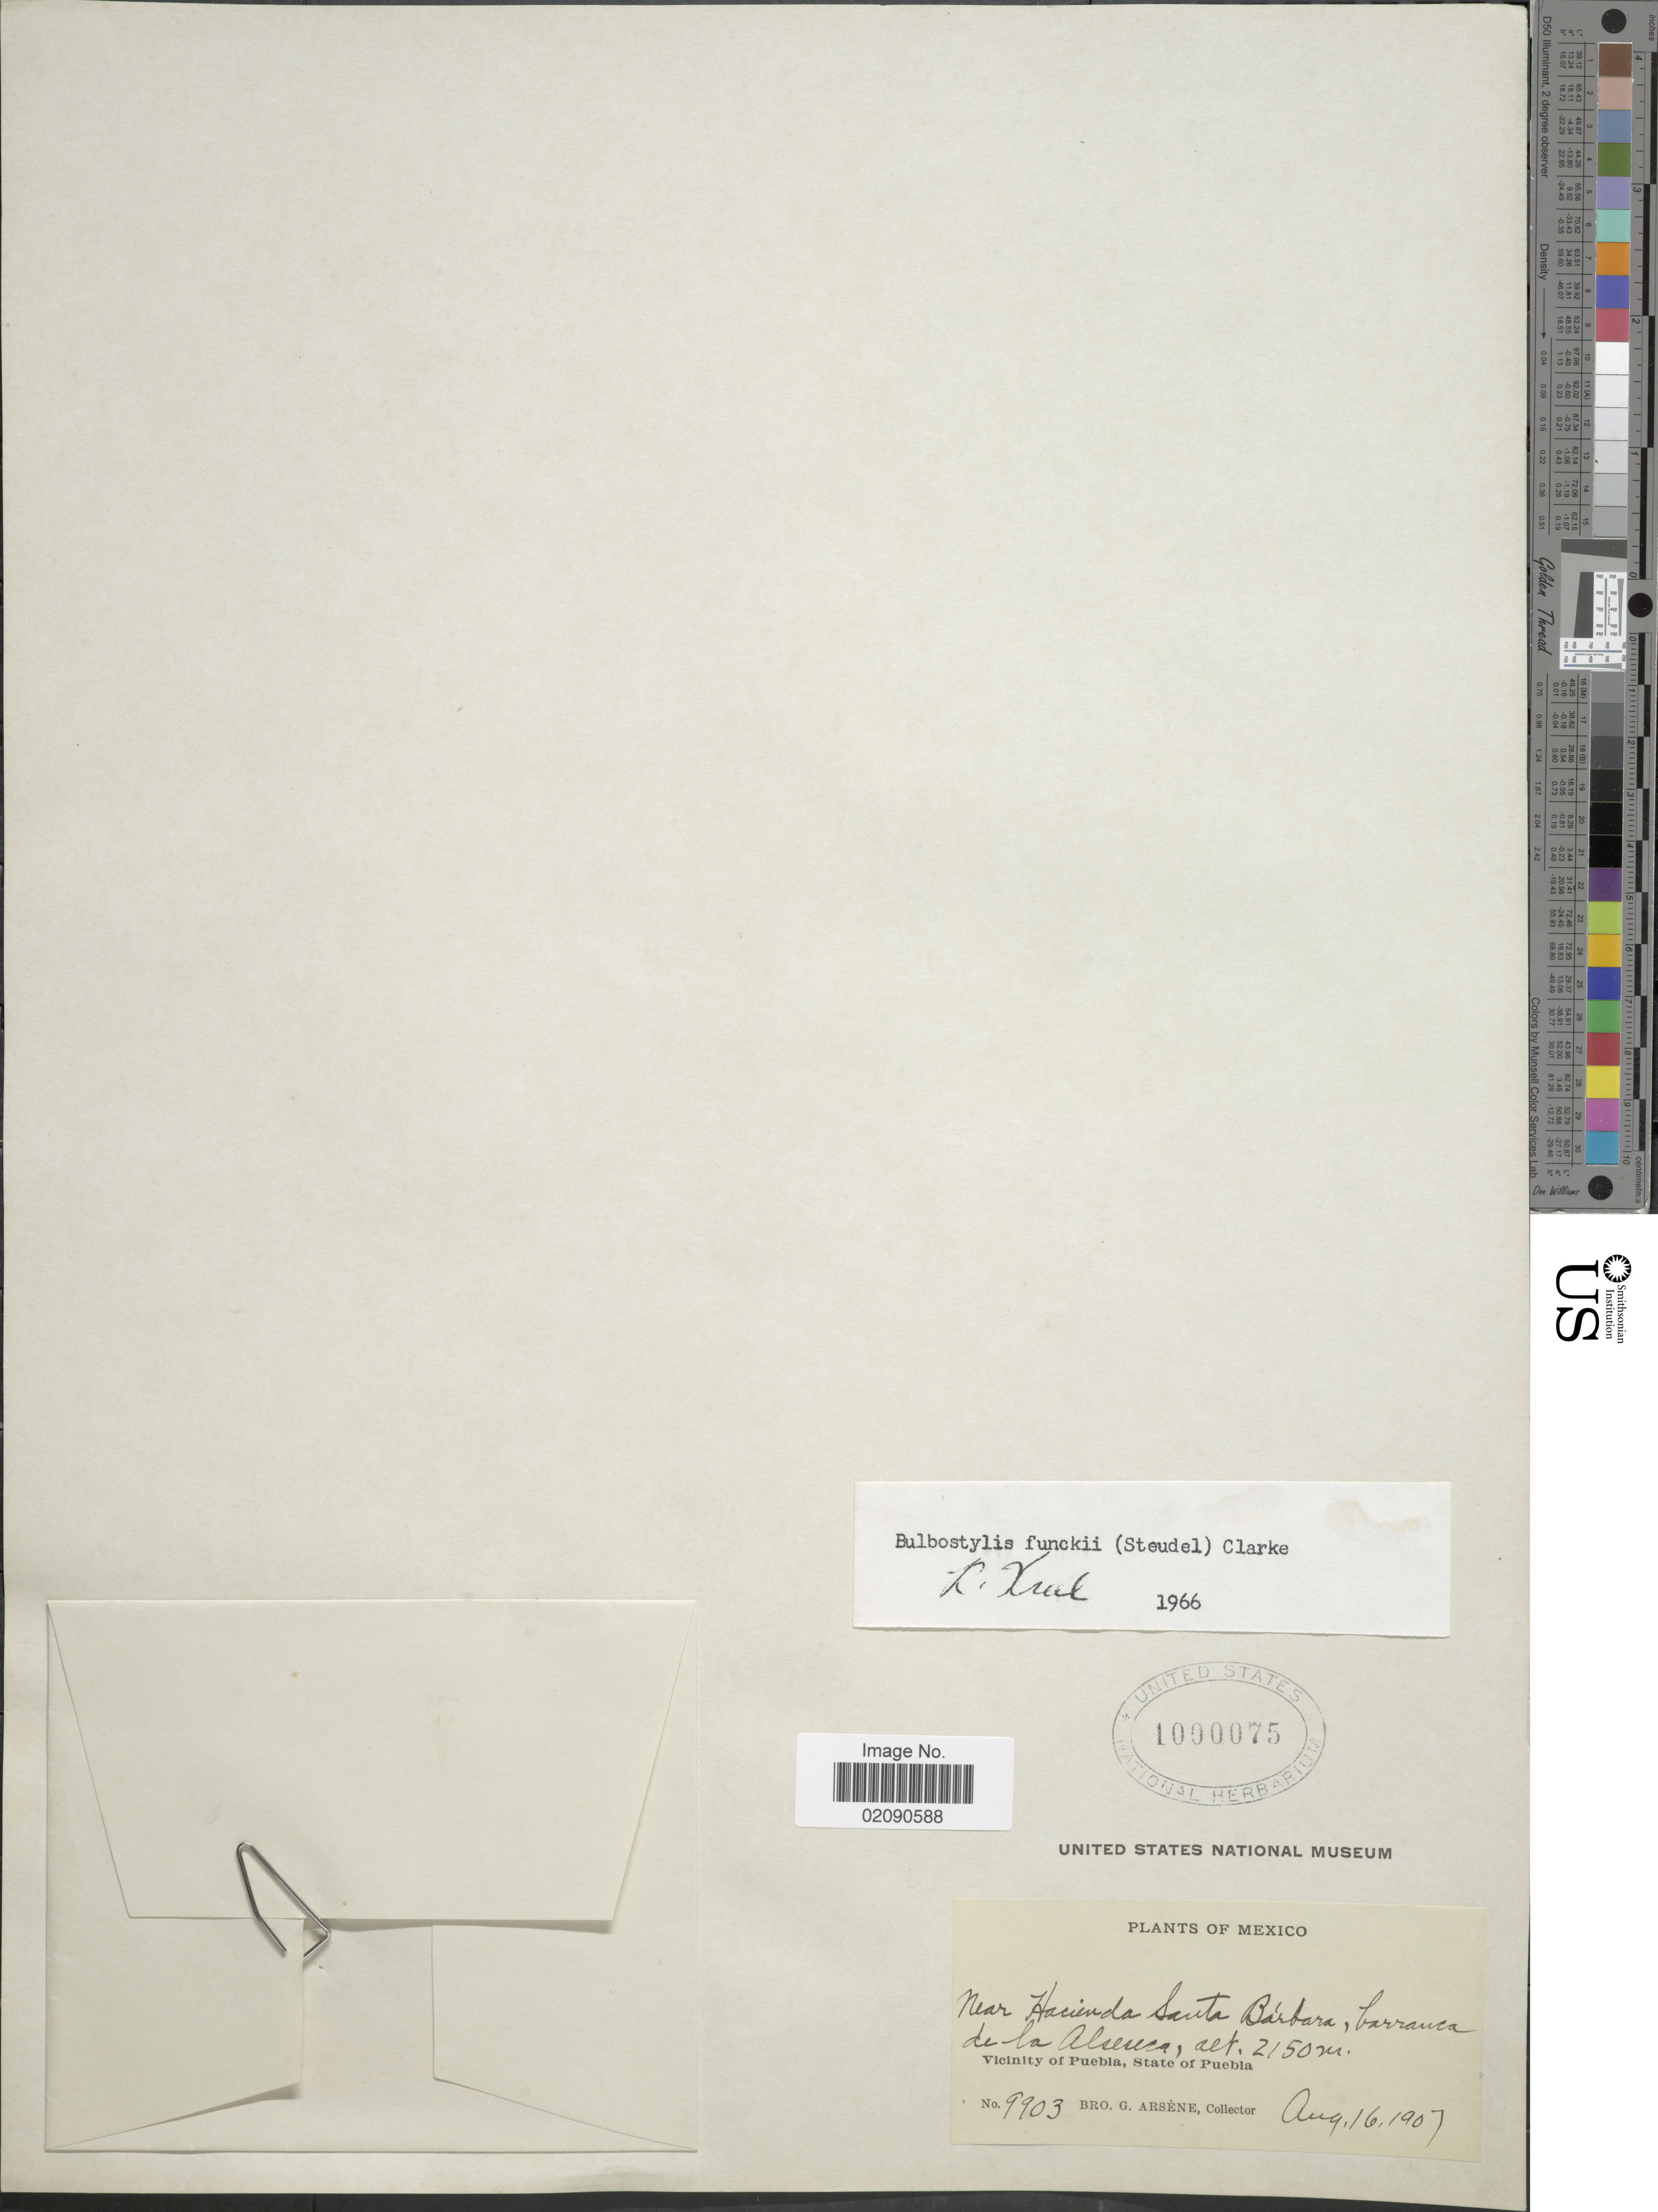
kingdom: Plantae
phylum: Tracheophyta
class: Liliopsida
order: Poales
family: Cyperaceae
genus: Bulbostylis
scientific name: Bulbostylis funckii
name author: (Steud.) C.B. Clarke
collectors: Bro. G. Arsène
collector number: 9903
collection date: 1907-08-16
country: Mexico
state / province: Puebla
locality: Near Hacienda Santa Bárbara, barranca de la Alseuca, Vicinity of Puebla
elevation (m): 2150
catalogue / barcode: US 1000075